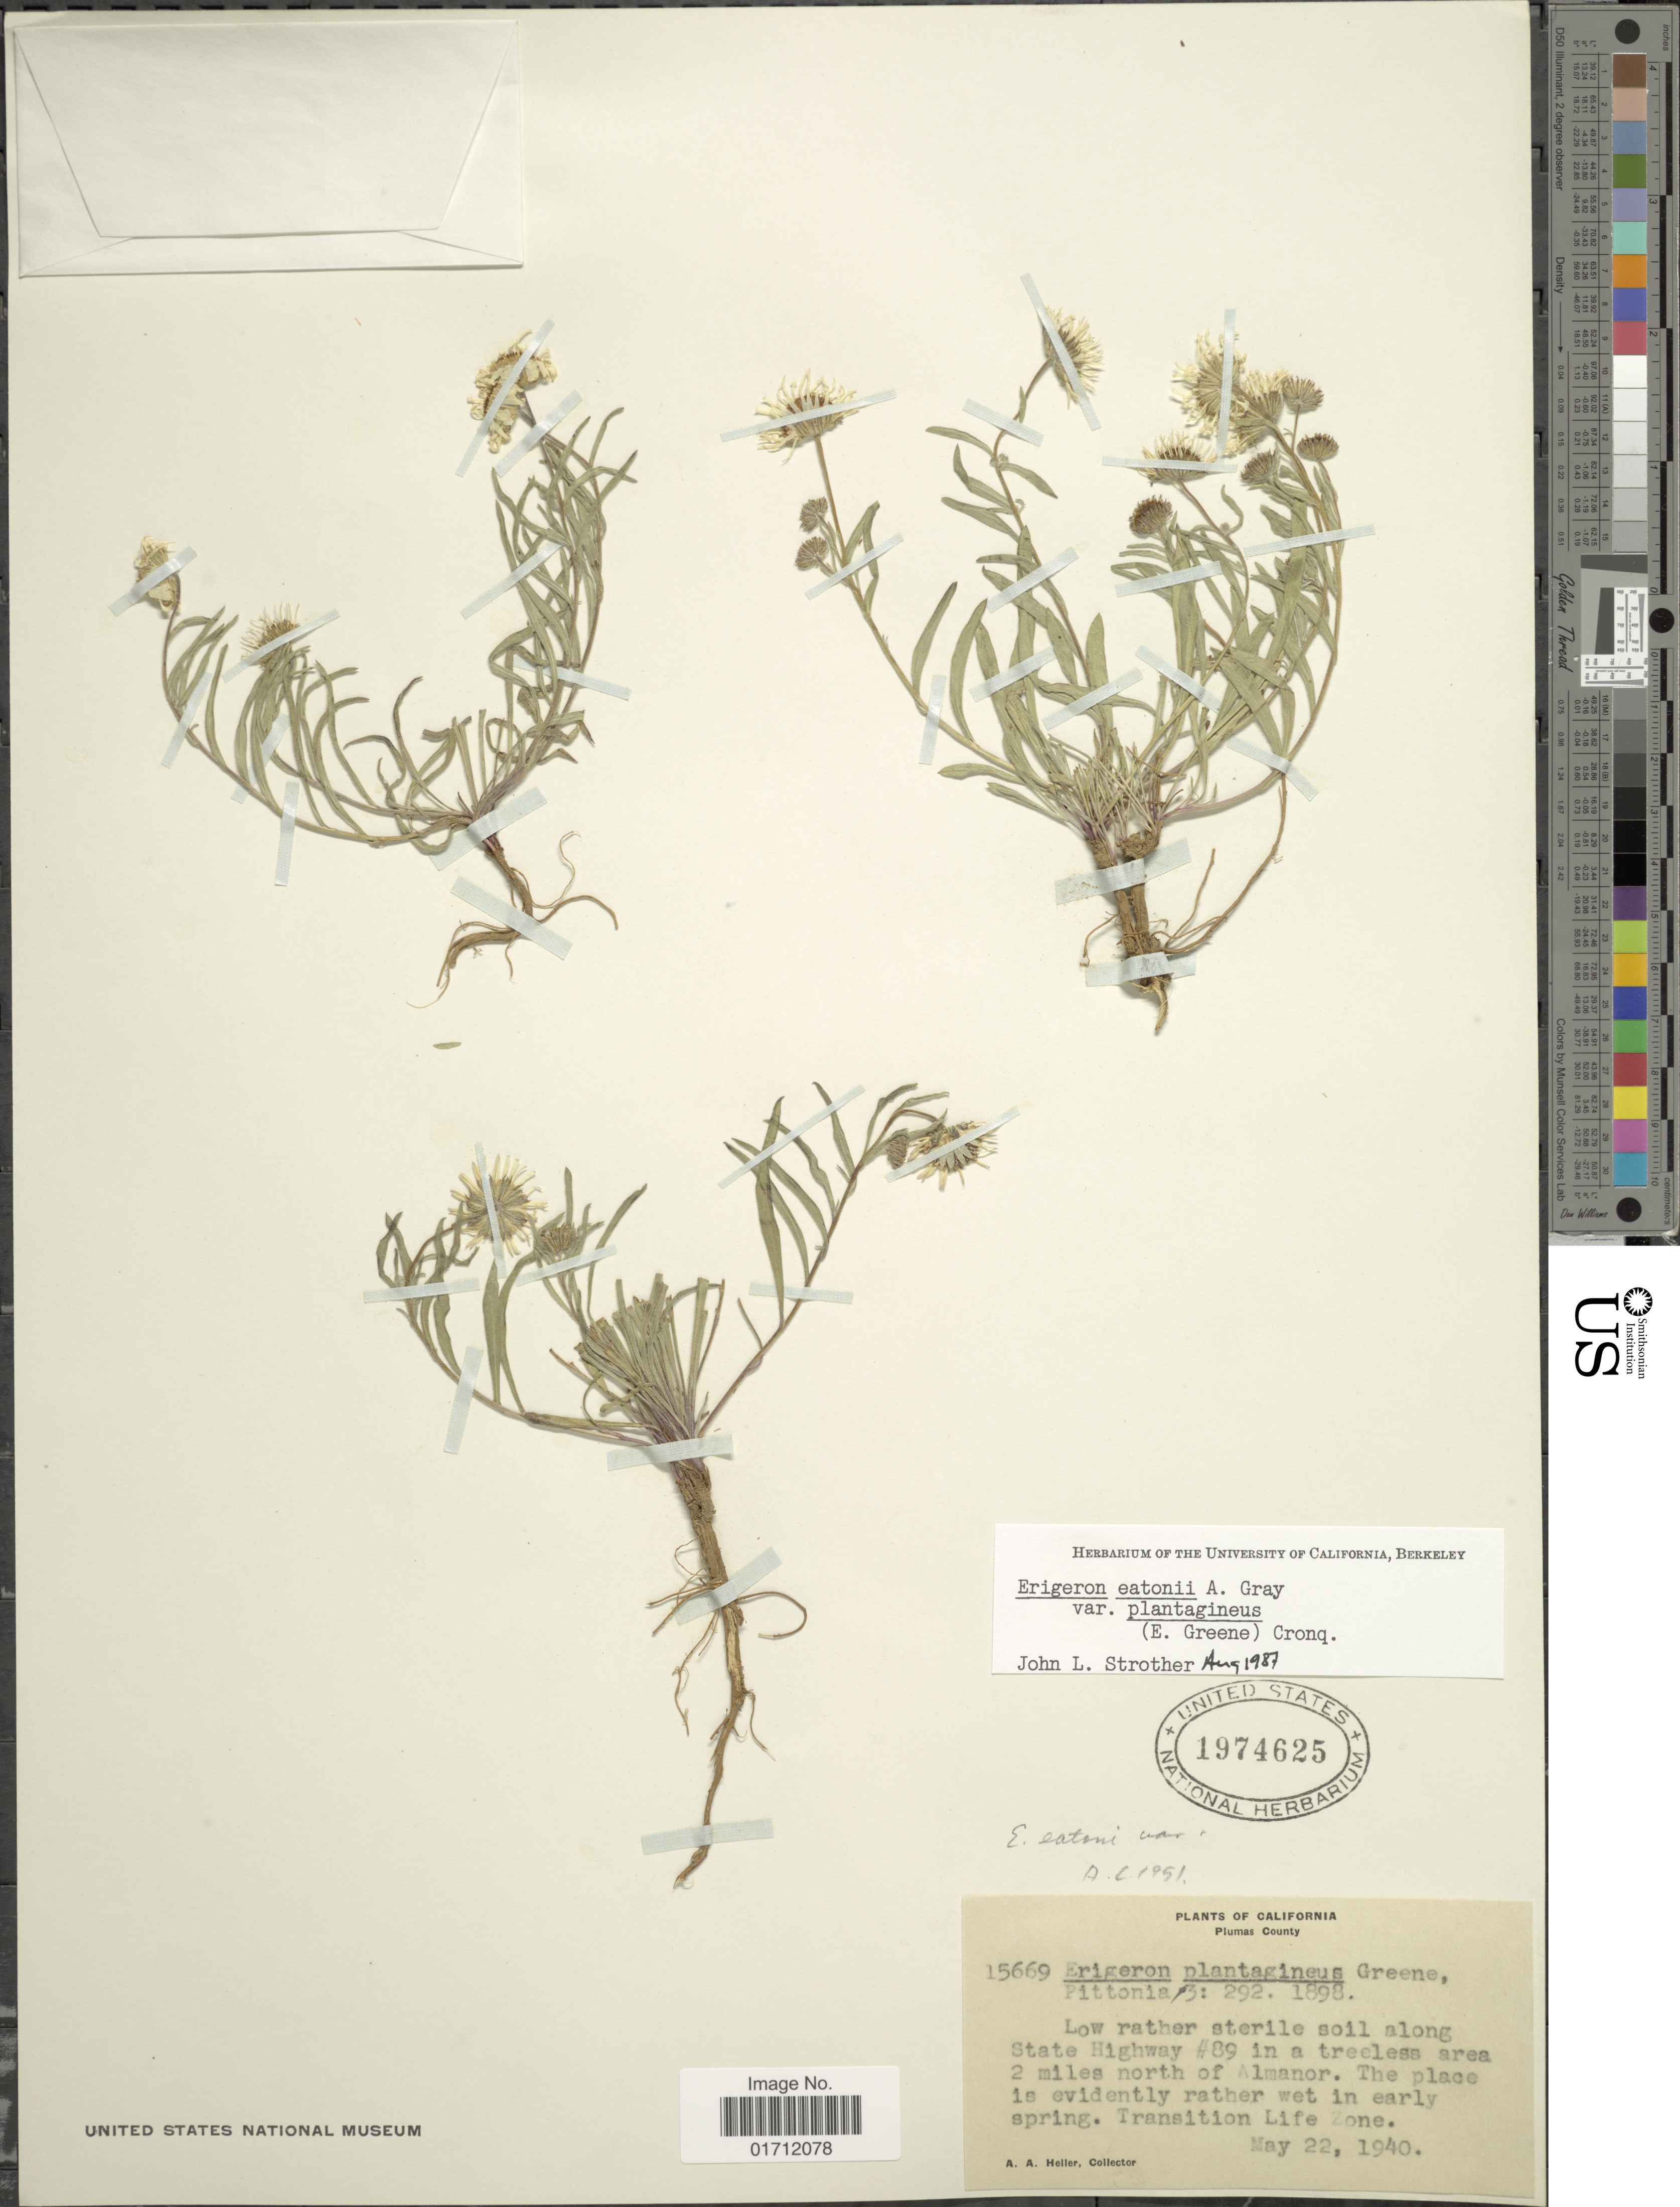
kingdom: Plantae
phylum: Tracheophyta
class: Magnoliopsida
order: Asterales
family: Asteraceae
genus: Erigeron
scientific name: Erigeron eatonii var. plantagineus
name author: (Greene) Cronq.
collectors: A. A. Heller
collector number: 15669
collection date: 1940-05-22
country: United States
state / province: California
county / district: Plumas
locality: Plumas County, along State Highway #89 in a treeless area 2 miles north of Almanor.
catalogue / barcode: US 1974625